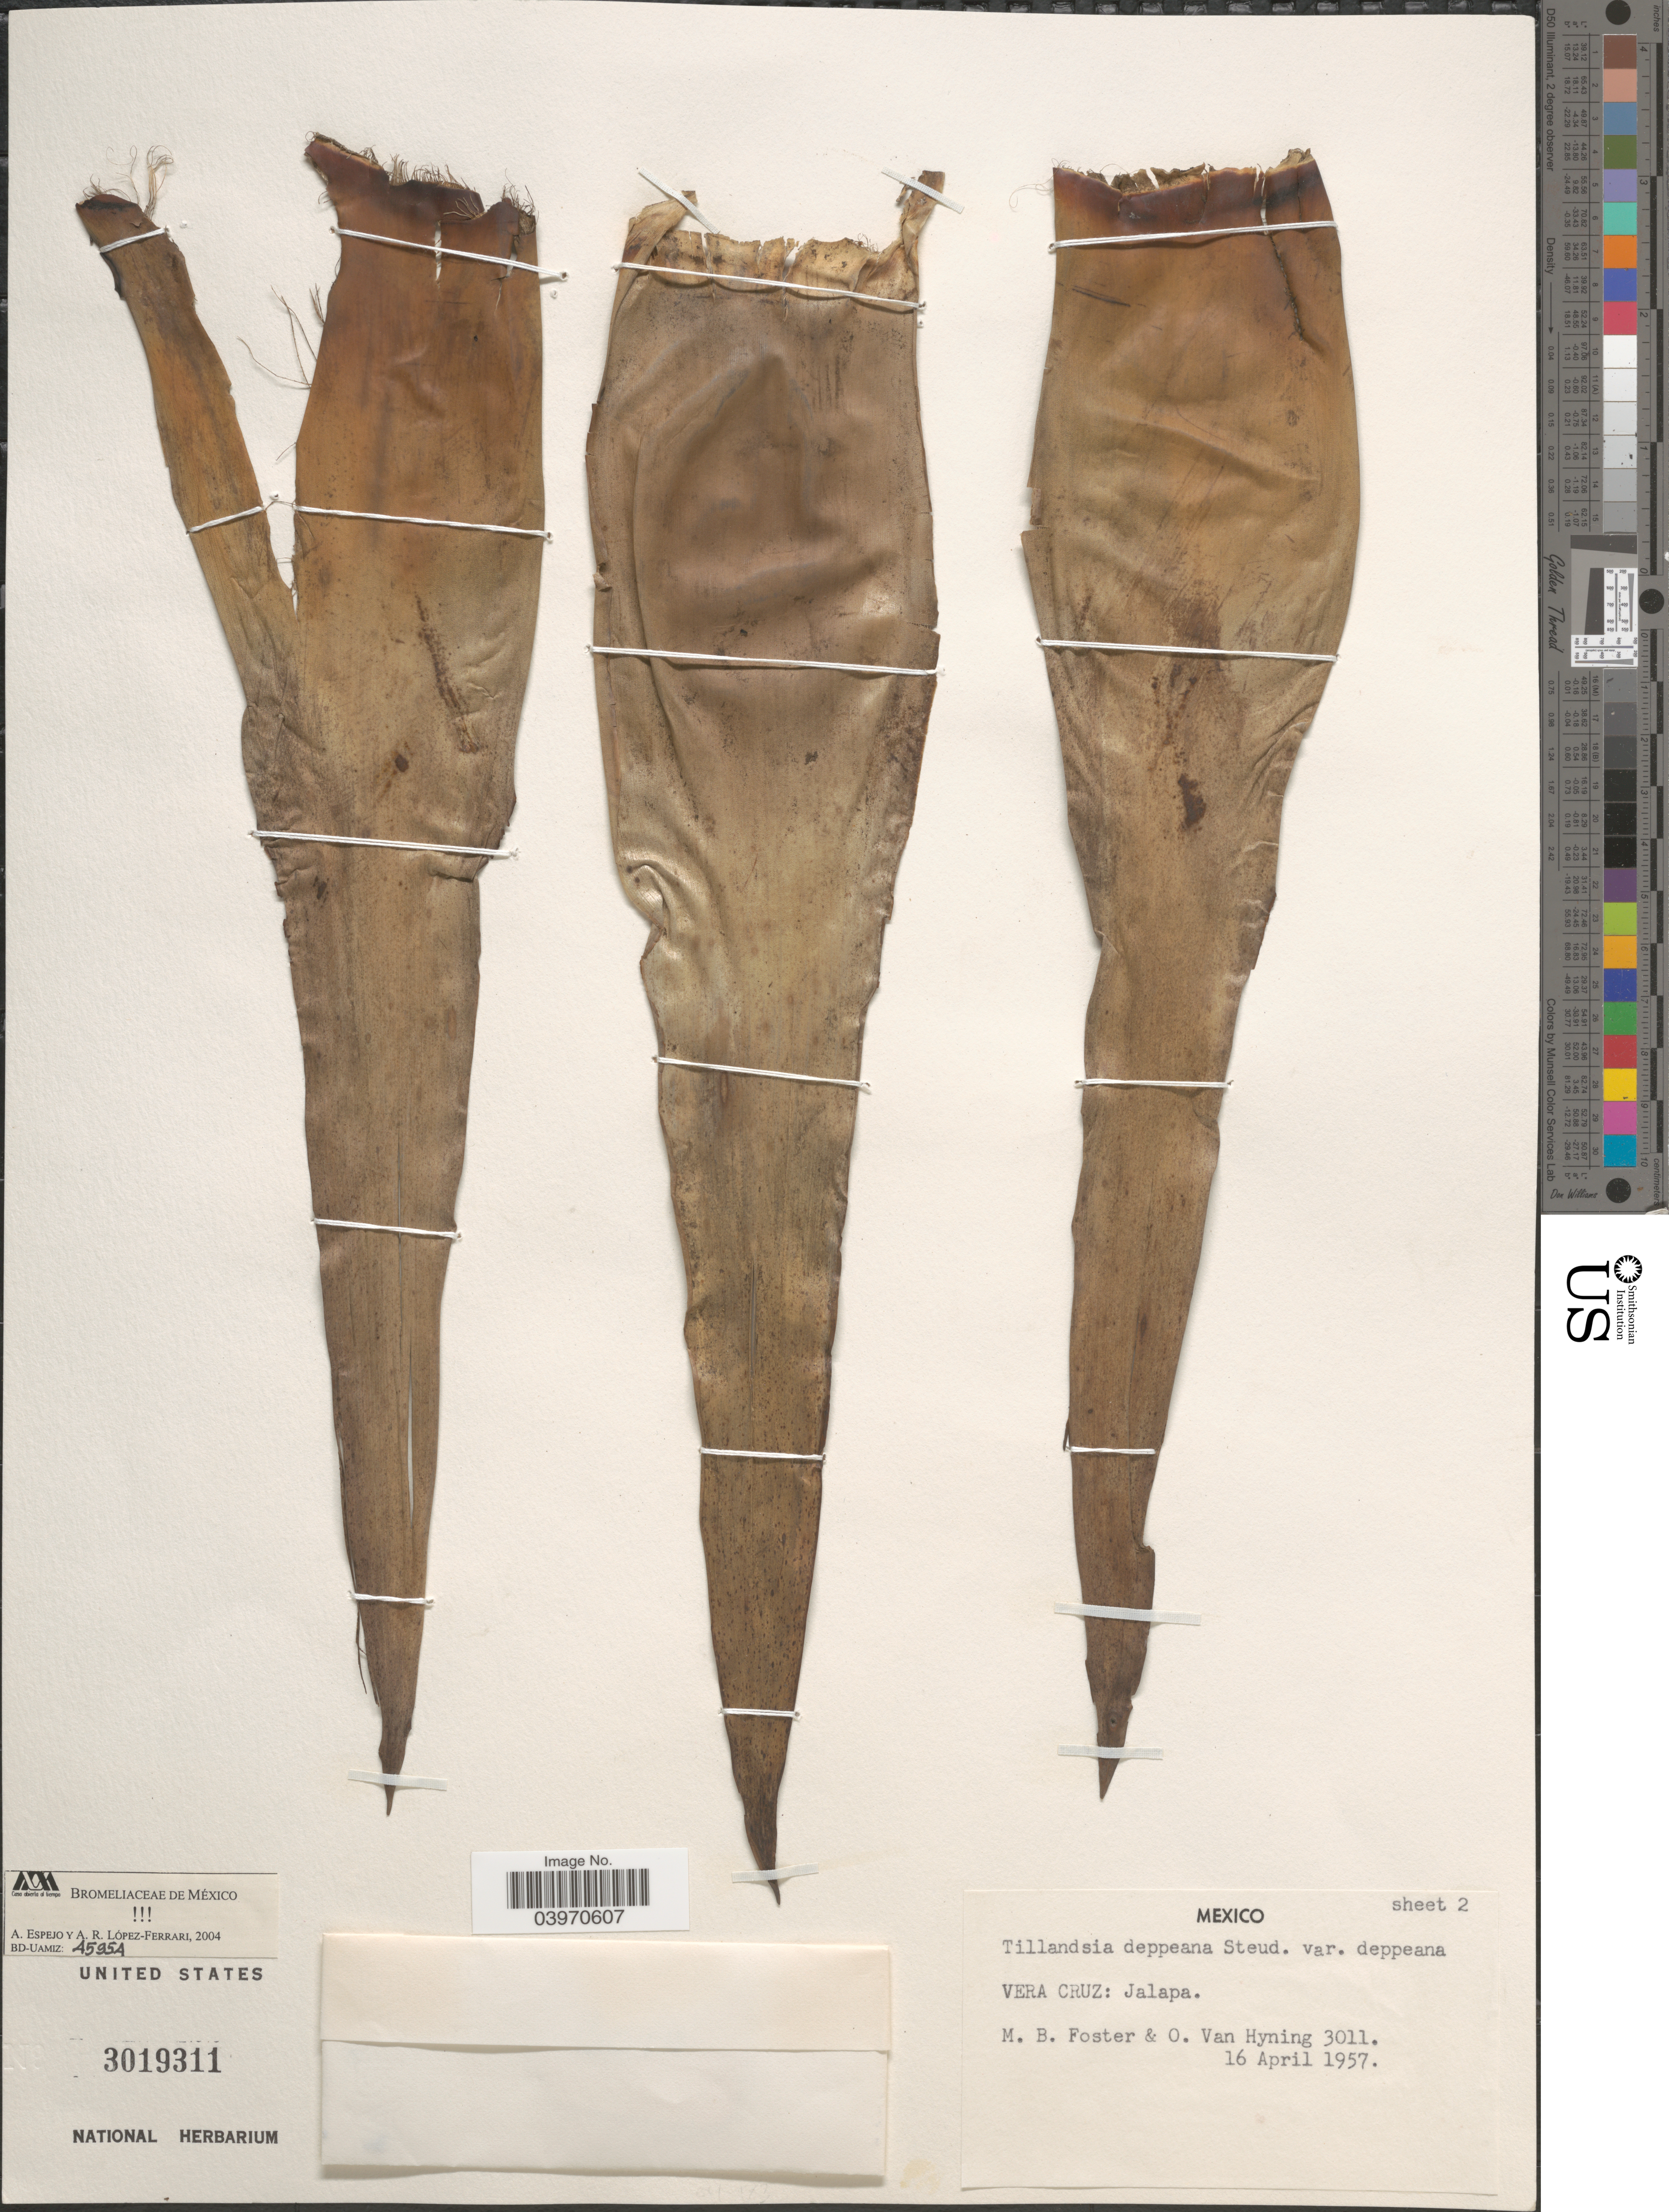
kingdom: Plantae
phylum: Tracheophyta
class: Liliopsida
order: Poales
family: Bromeliaceae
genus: Tillandsia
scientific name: Tillandsia deppeana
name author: Steud.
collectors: M. B. Foster & O. Van Hyning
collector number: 3011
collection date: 1957-04-16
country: Mexico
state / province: Veracruz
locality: Vera Cruz: Jalapa.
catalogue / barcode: US 3019311